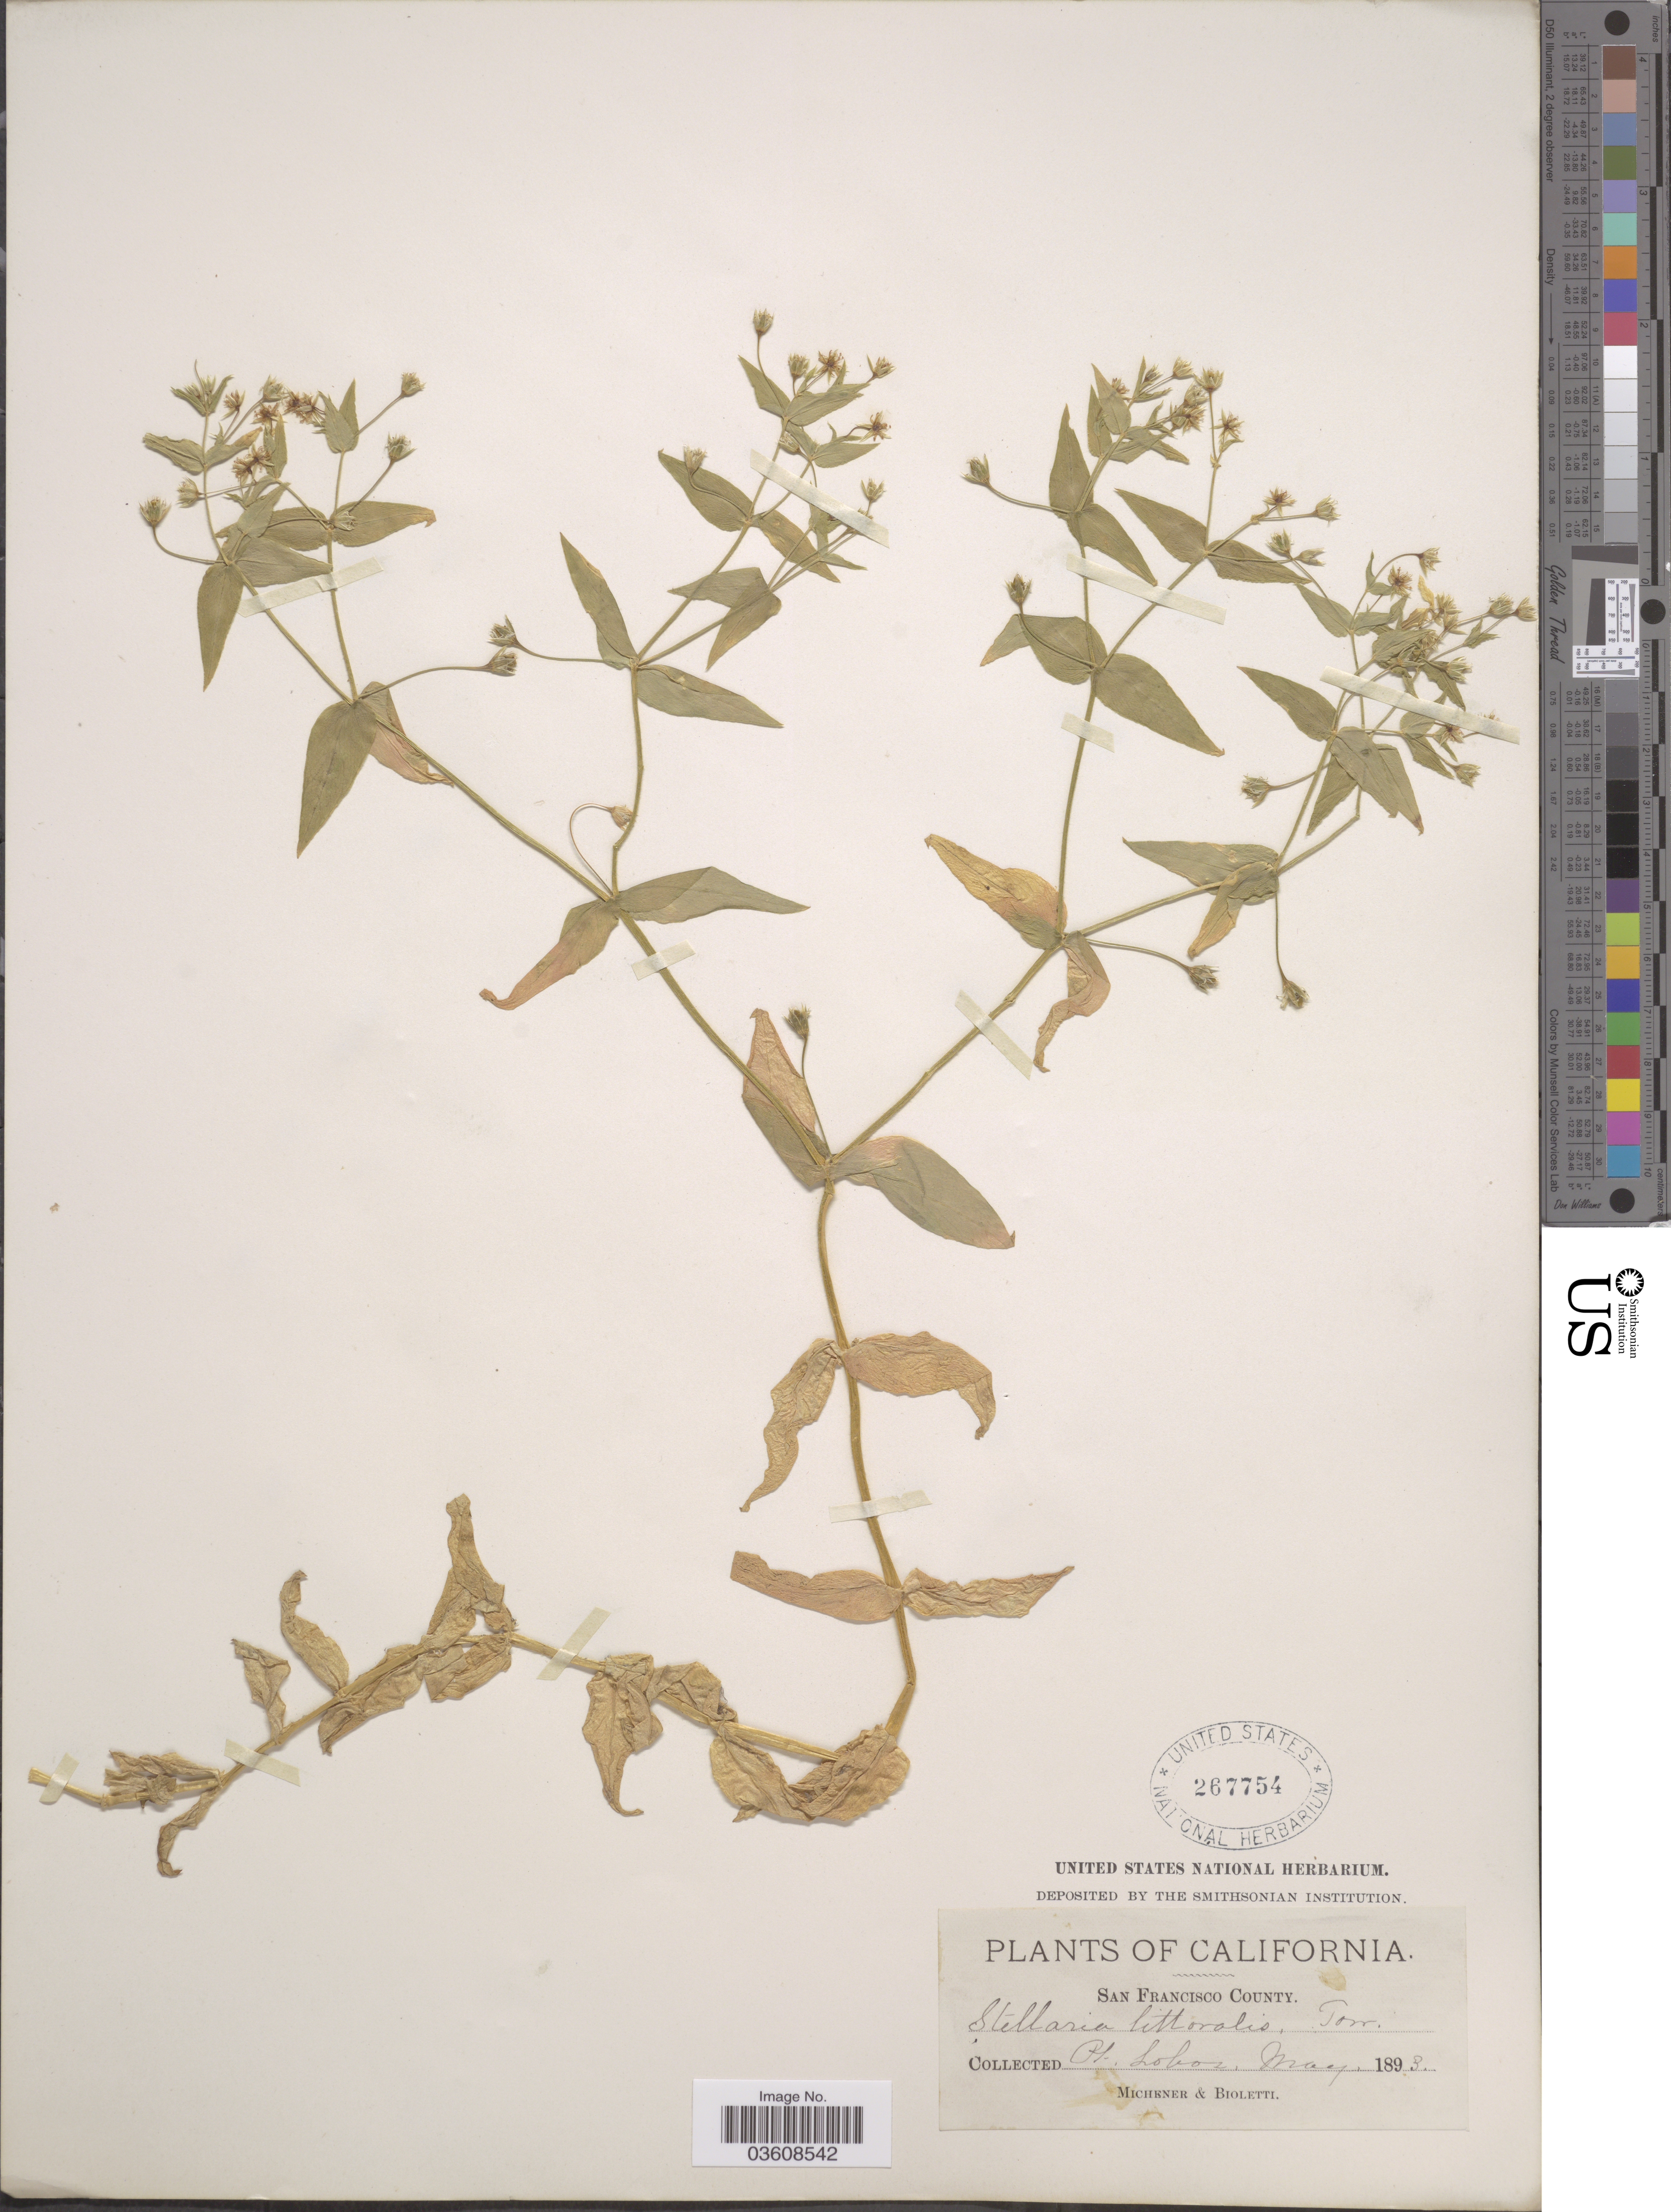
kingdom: Plantae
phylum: Tracheophyta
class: Magnoliopsida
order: Caryophyllales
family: Caryophyllaceae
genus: Stellaria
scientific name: Stellaria littoralis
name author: Torr.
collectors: -. Michener & -- Bioletti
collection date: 1893-05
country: United States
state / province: California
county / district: San Francisco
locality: San Francisco County. Pt. Lobos.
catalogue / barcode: US 267754